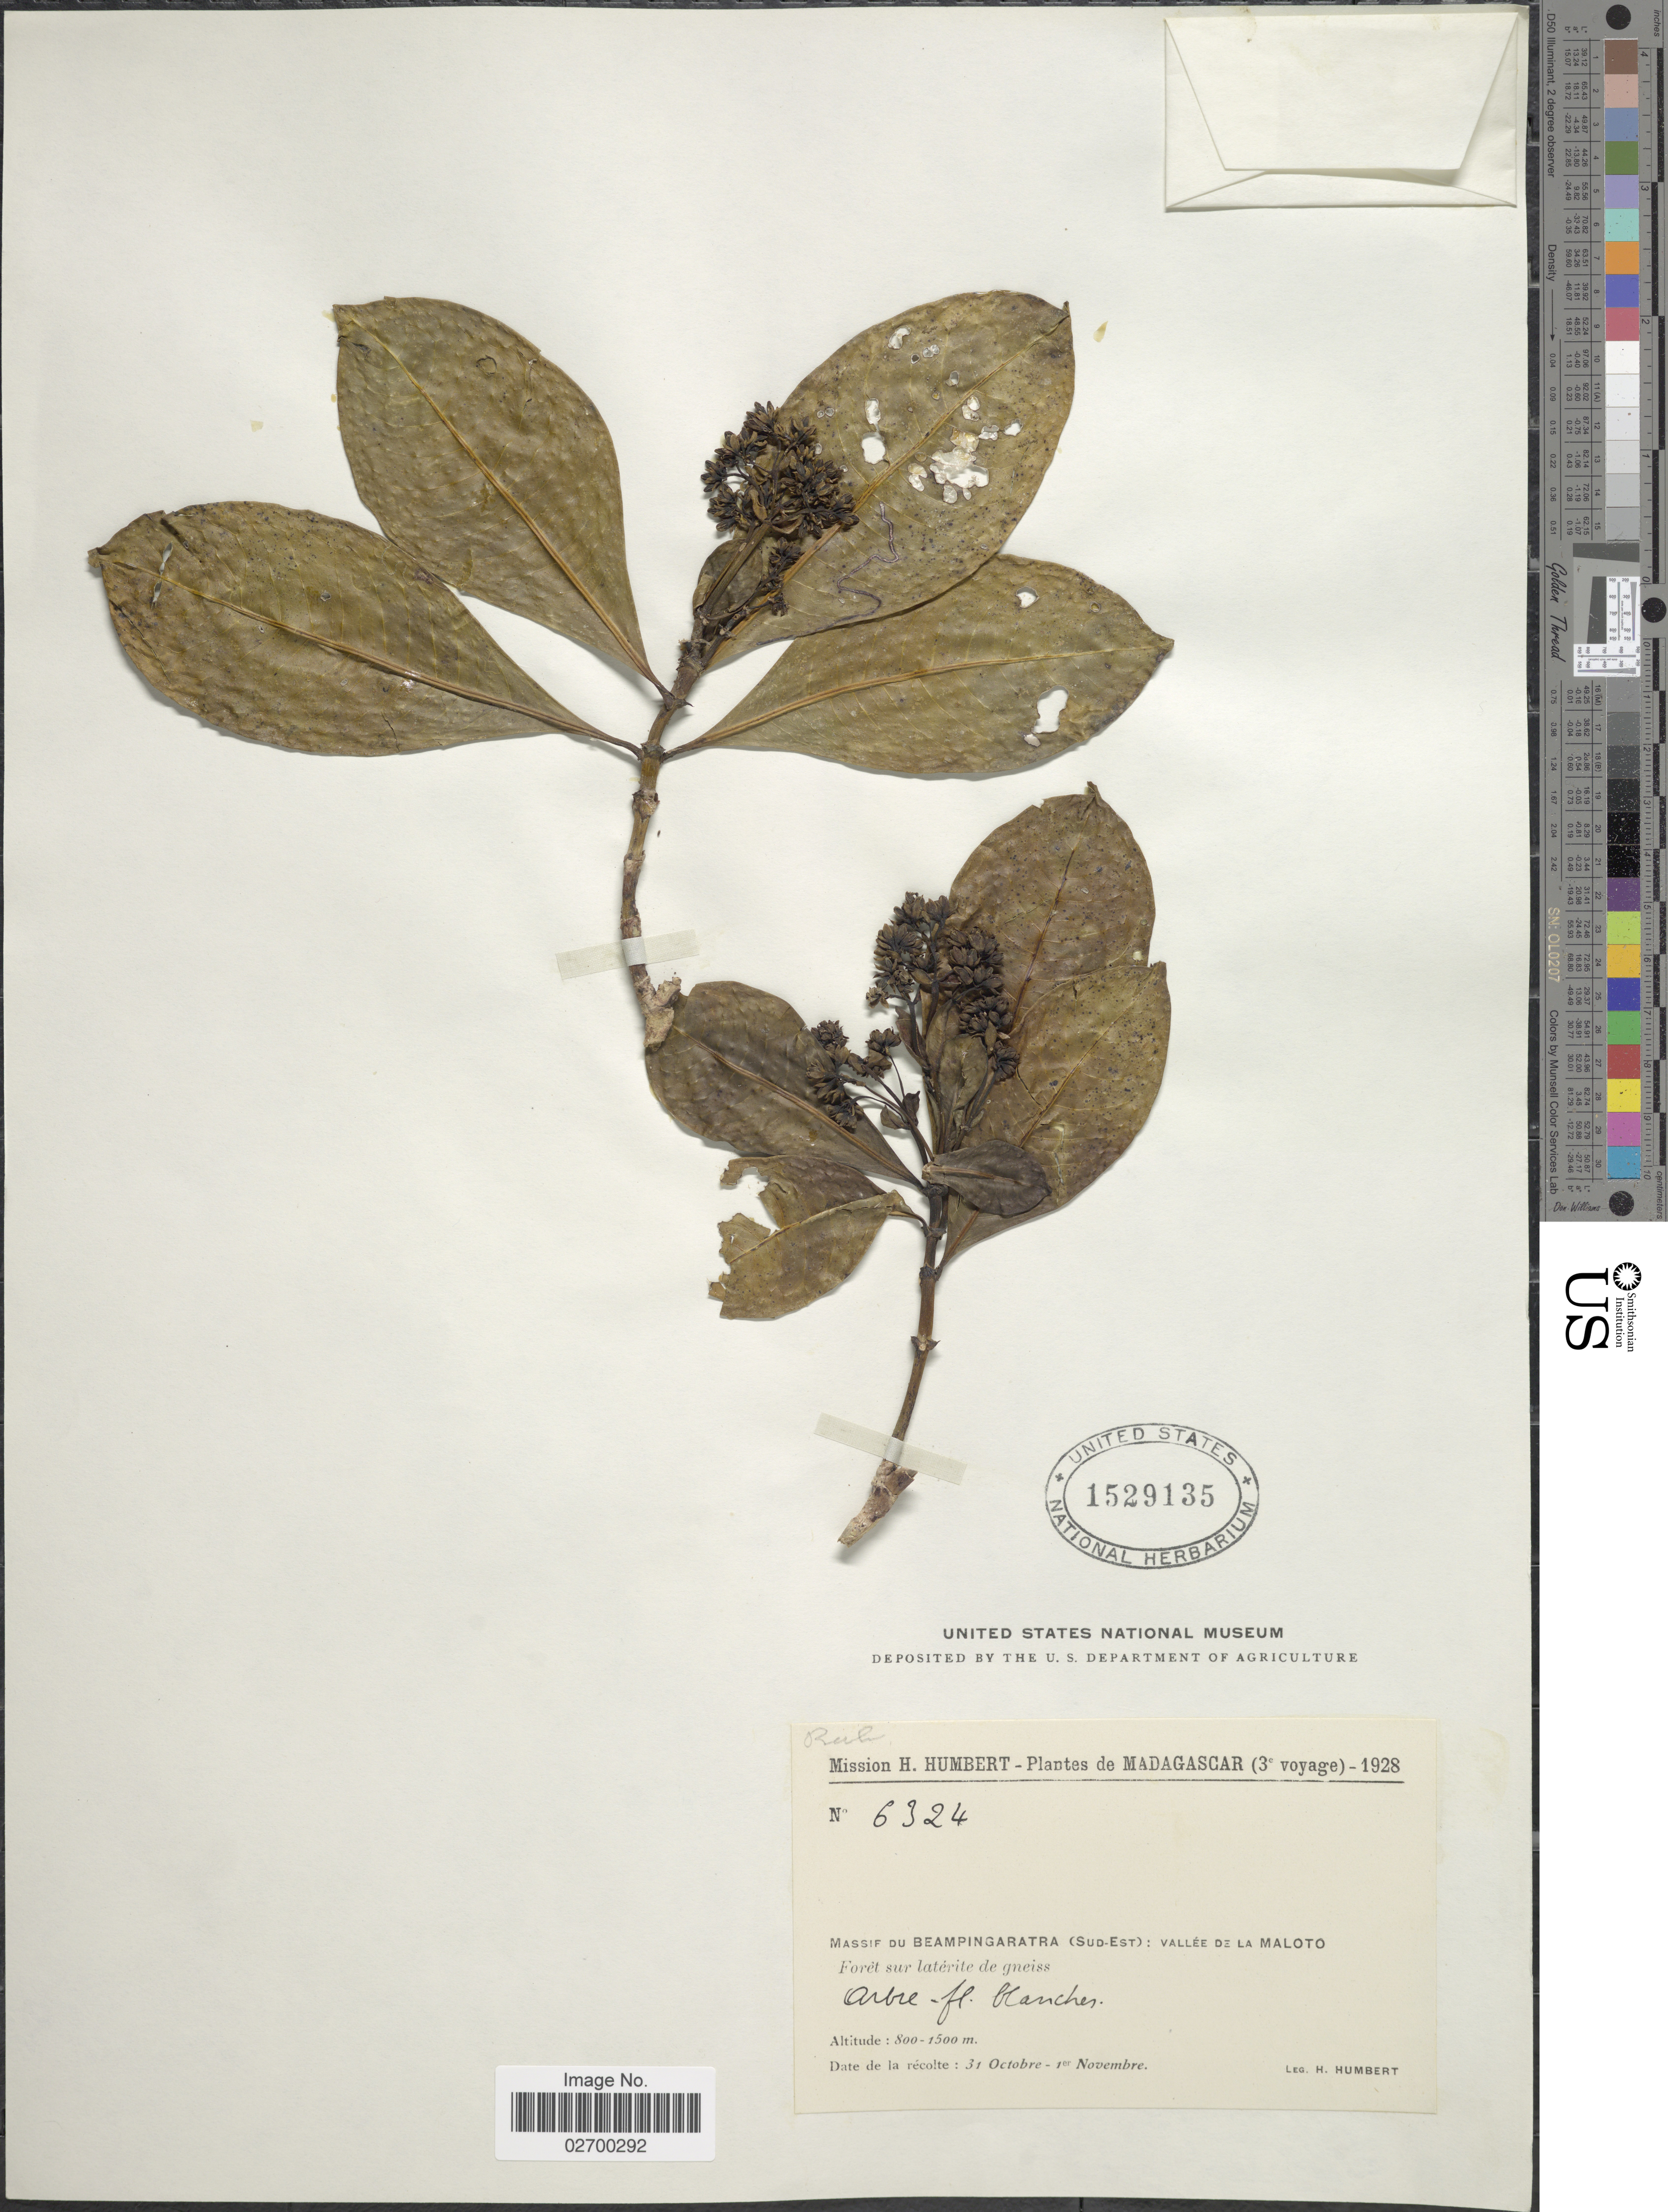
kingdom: Plantae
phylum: Tracheophyta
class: Magnoliopsida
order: Gentianales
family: Rubiaceae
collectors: H. Humbert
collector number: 6324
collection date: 1928-10-31/1928-11-01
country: Madagascar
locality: Massif du Beampingaratra (Sud-Est): Vallee de la Maloto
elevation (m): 800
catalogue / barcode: US 1529135